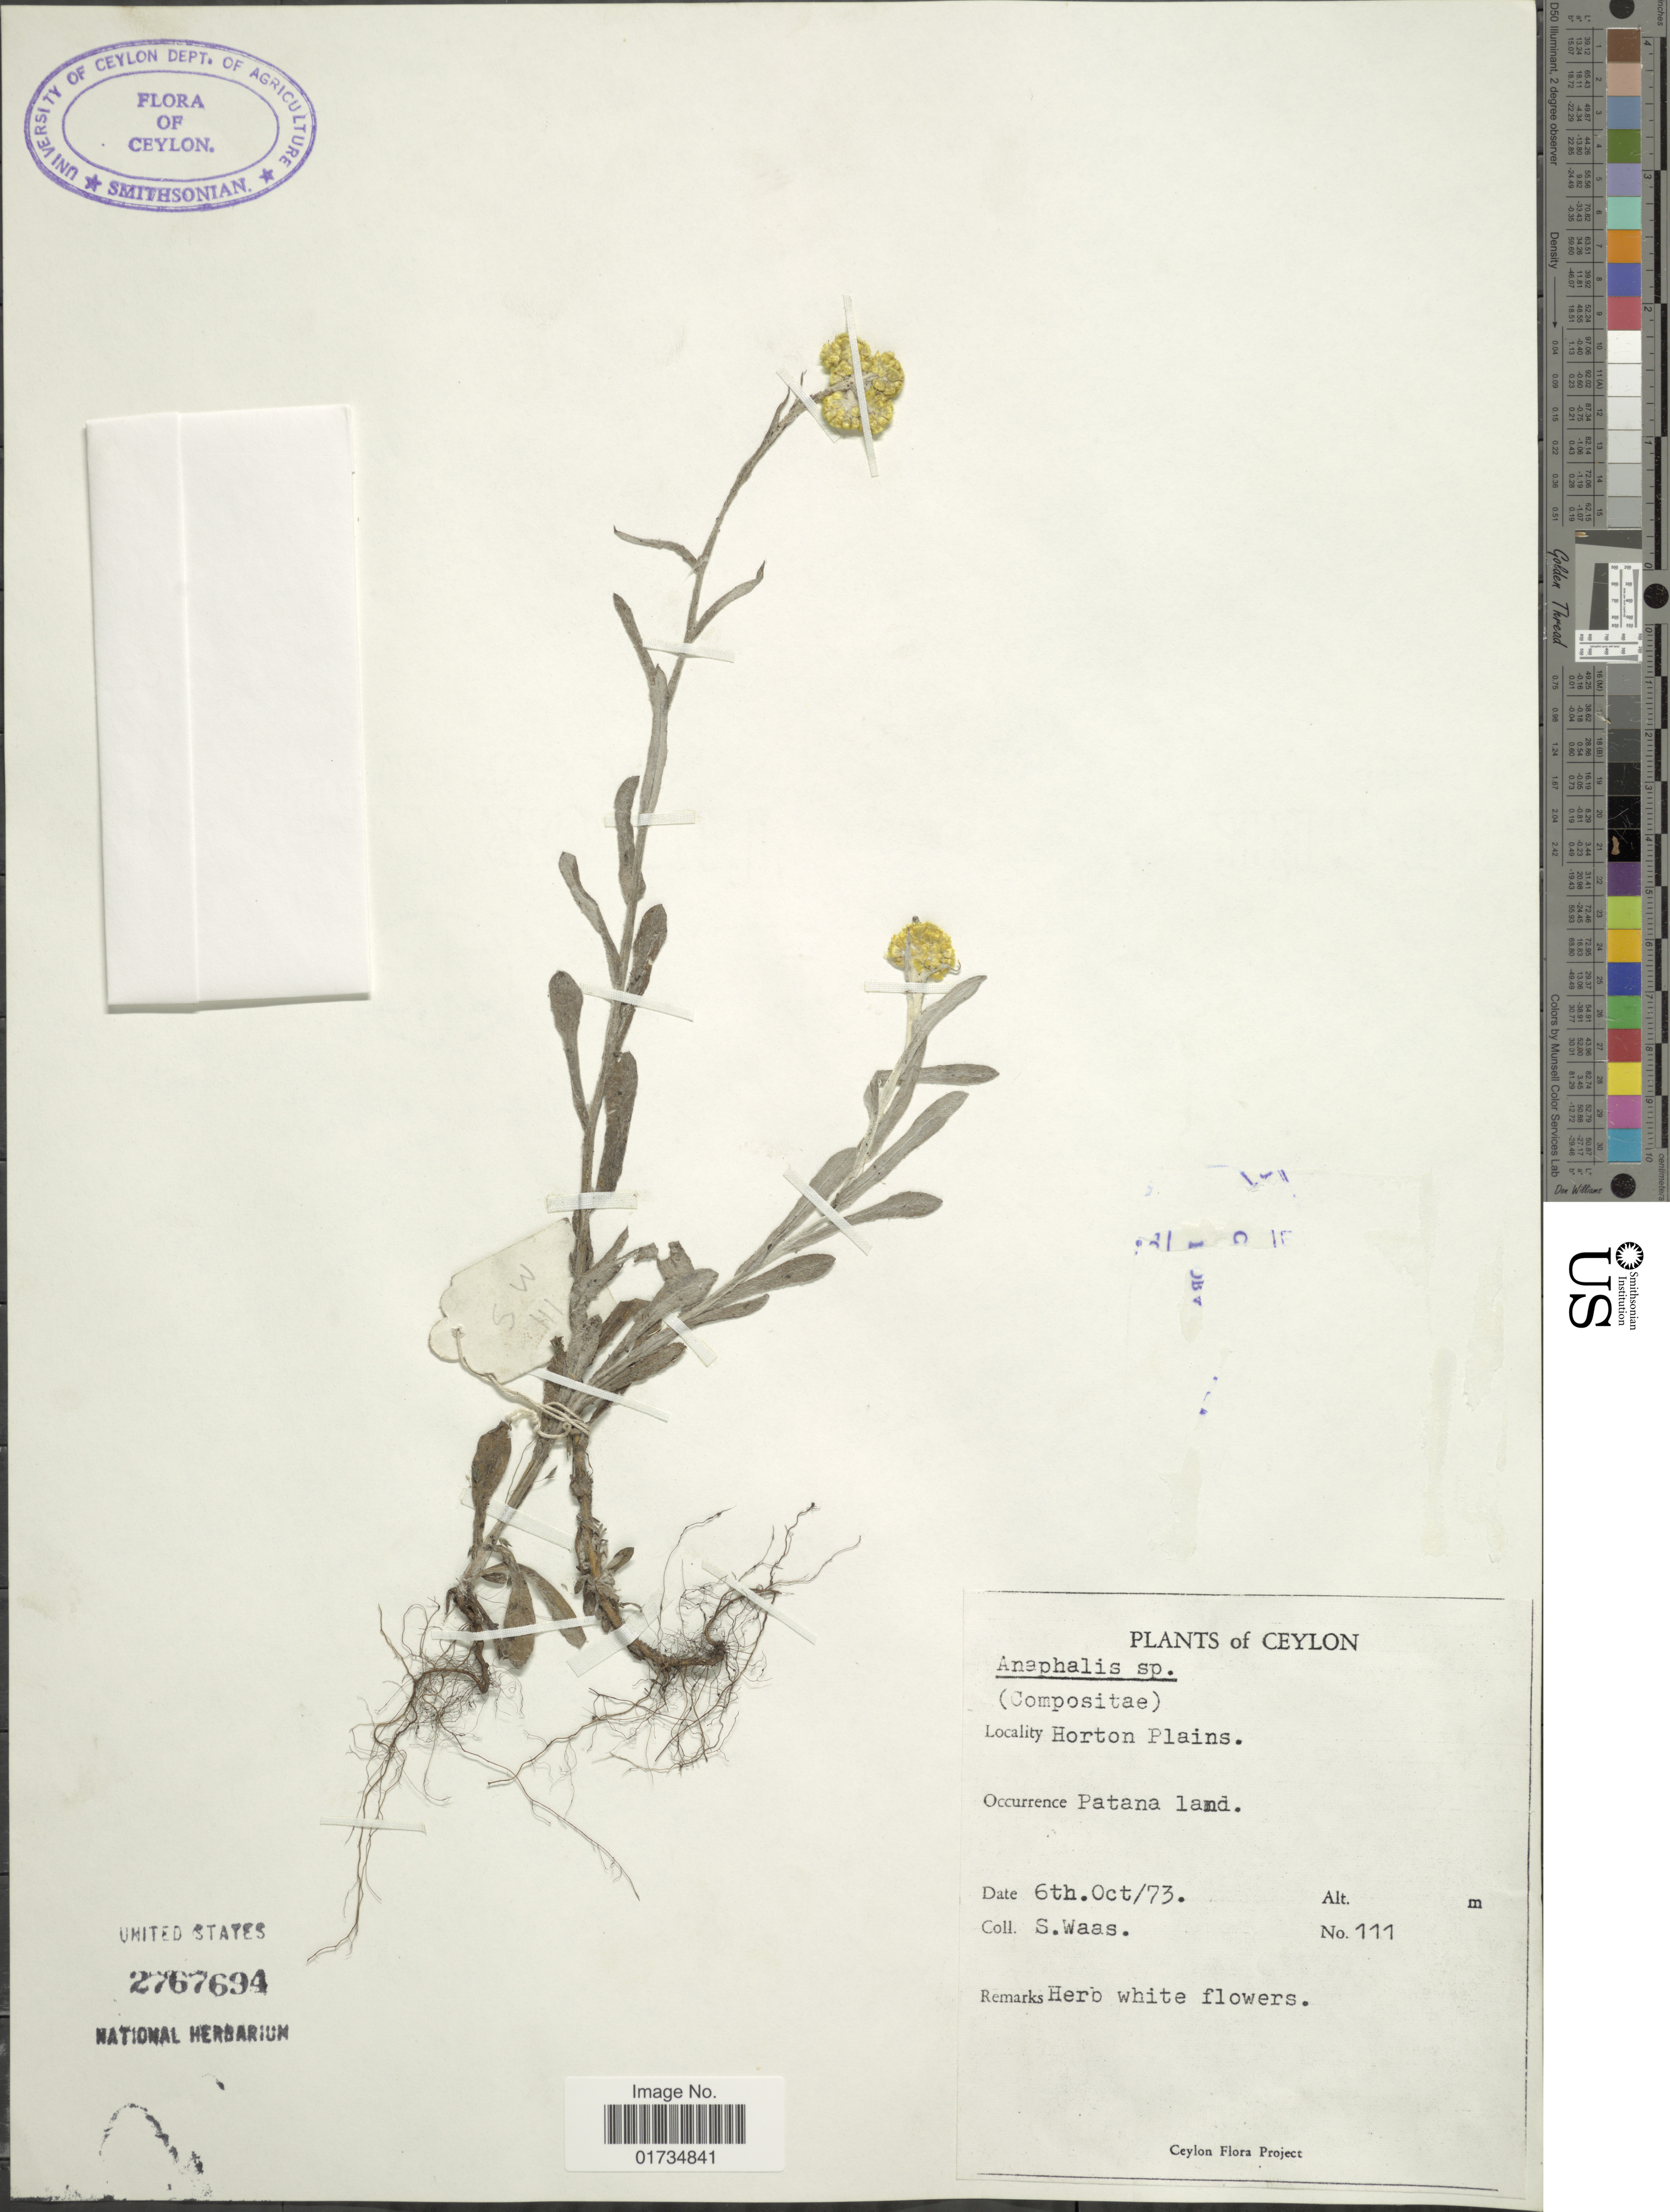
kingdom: Plantae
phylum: Tracheophyta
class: Magnoliopsida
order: Asterales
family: Asteraceae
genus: Pseudognaphalium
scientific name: Pseudognaphalium affine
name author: (D. Don) Anderb.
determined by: Chen, Y. S.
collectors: S. Waas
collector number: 111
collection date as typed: Transcribed d/m/y: 6/10/73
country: Sri Lanka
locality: Ceylon. Horton Plains. Patana land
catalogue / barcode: US 2767694